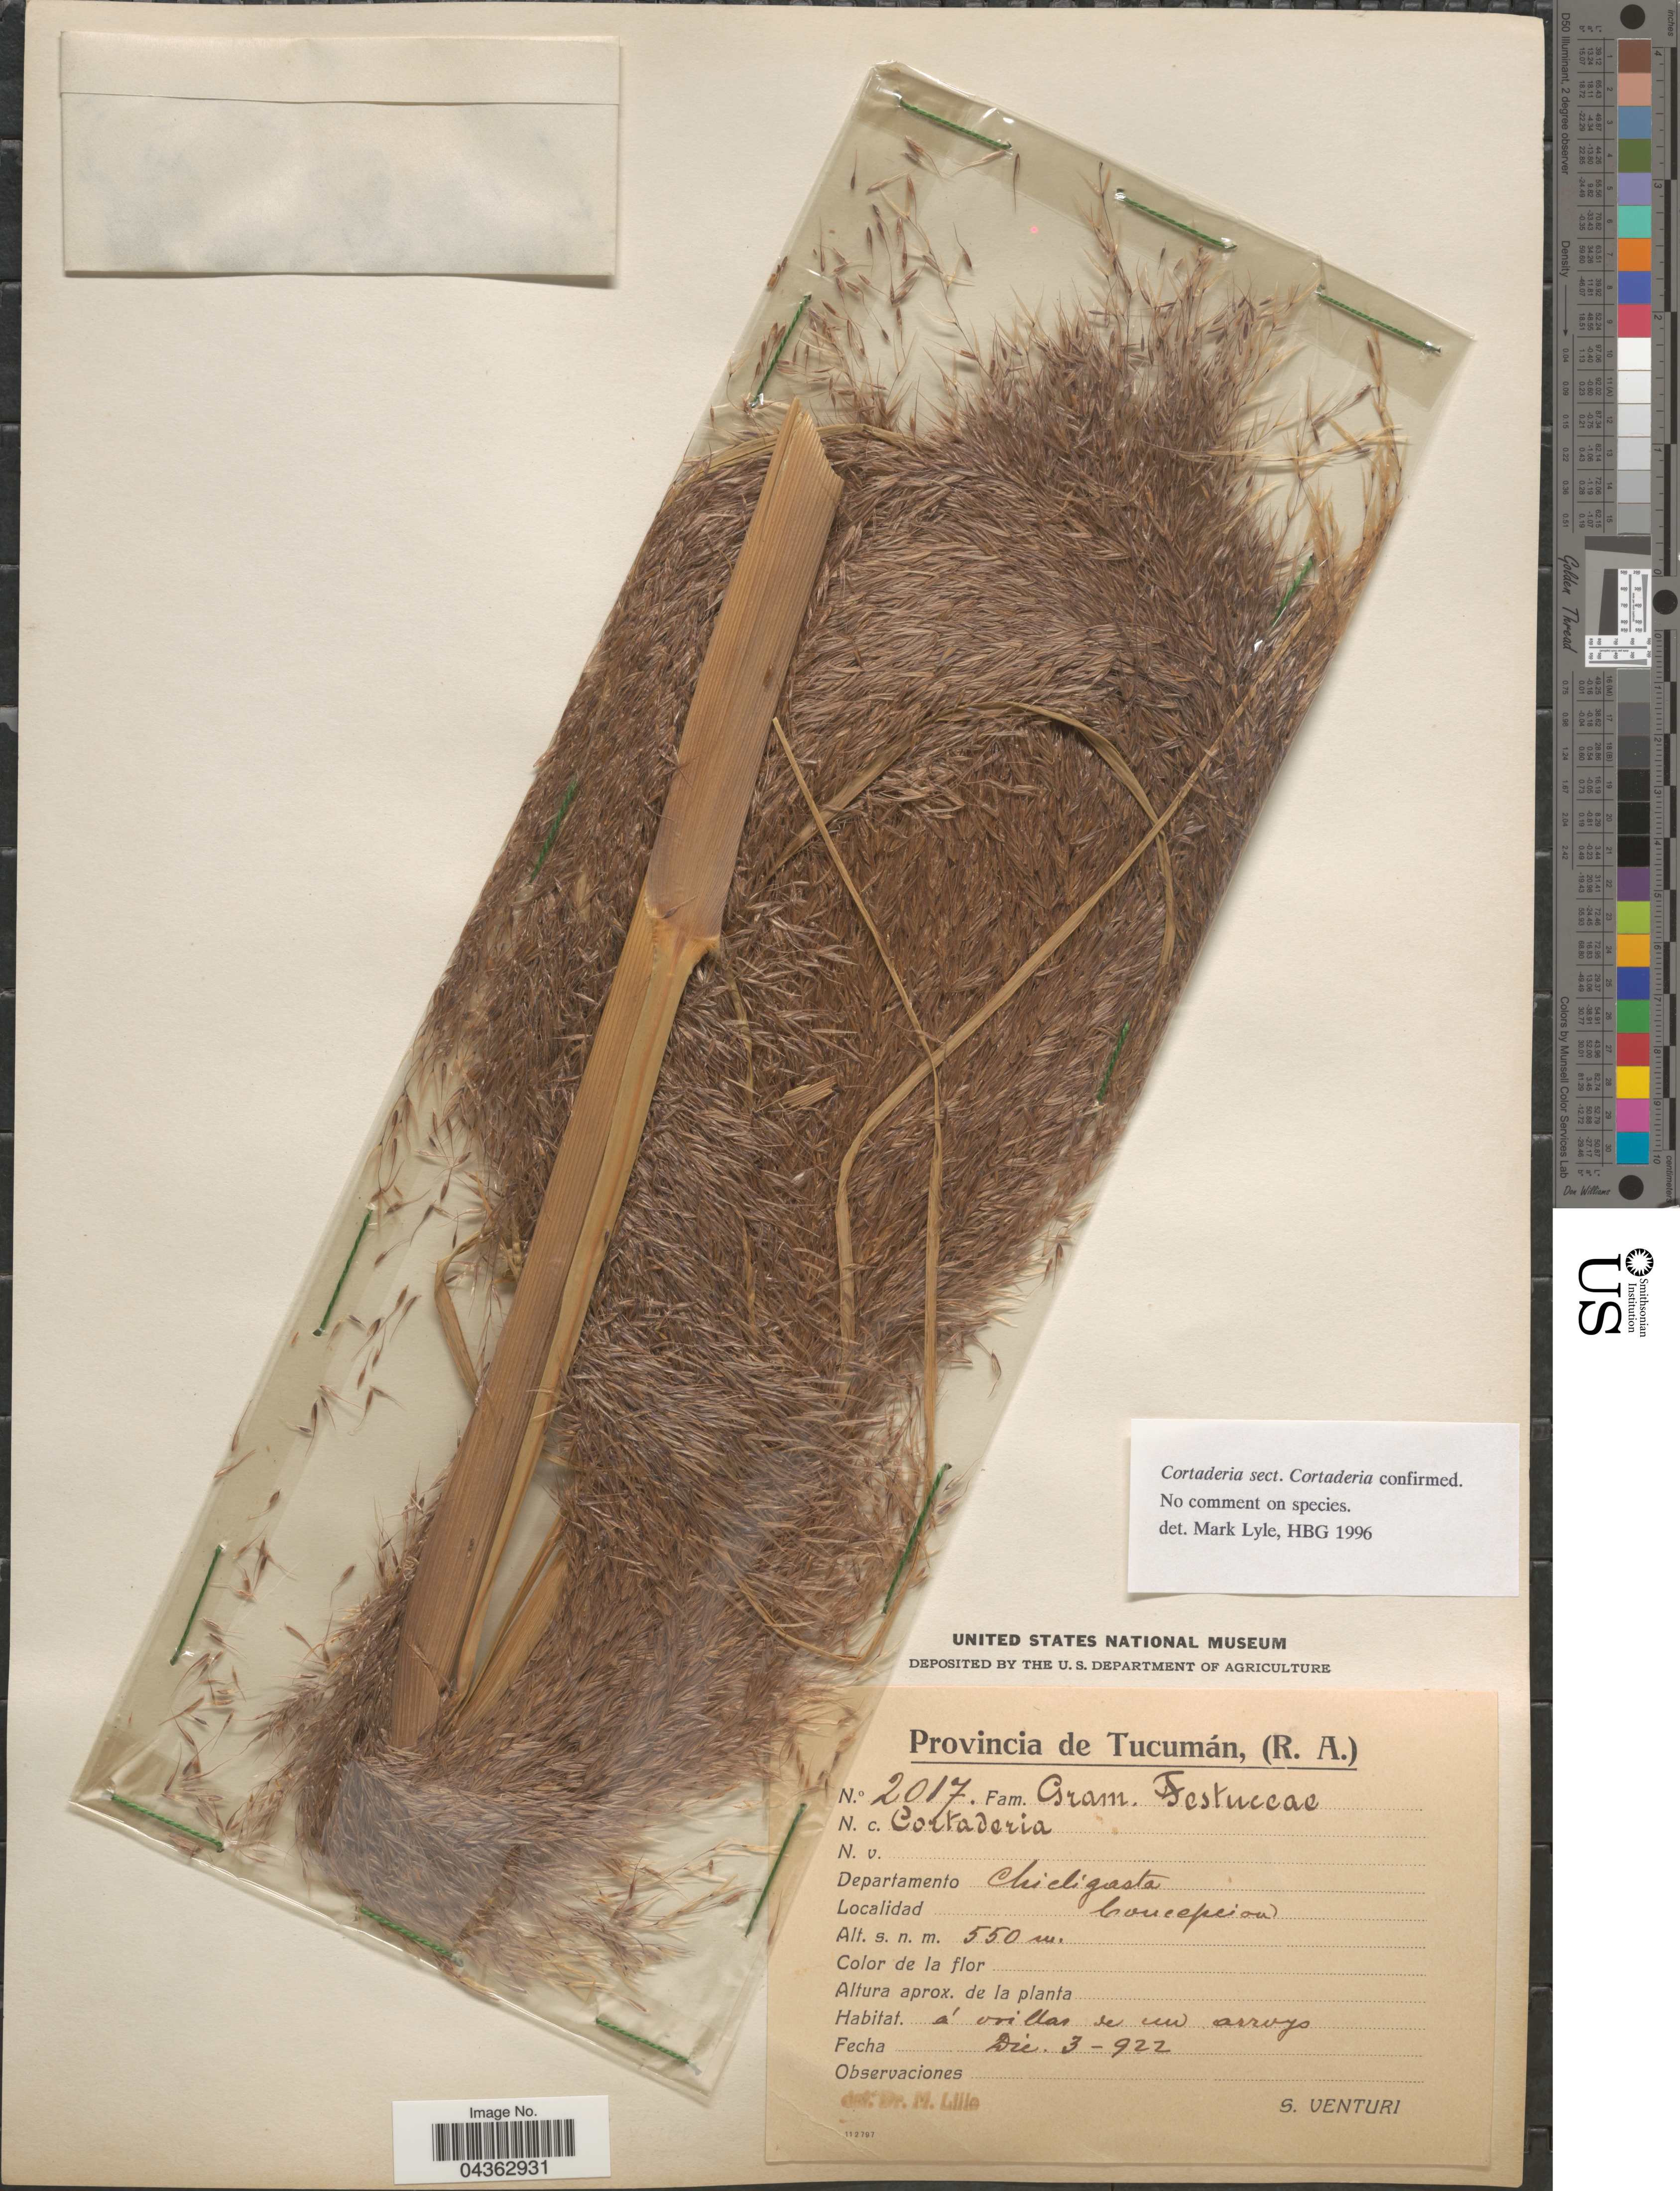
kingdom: Plantae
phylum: Tracheophyta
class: Liliopsida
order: Poales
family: Poaceae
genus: Cortaderia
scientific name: Cortaderia sp.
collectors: S. Venturi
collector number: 2017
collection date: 1922-12-03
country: Argentina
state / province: Tucuman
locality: Departamento Chicligasta. Concepcion.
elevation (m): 550